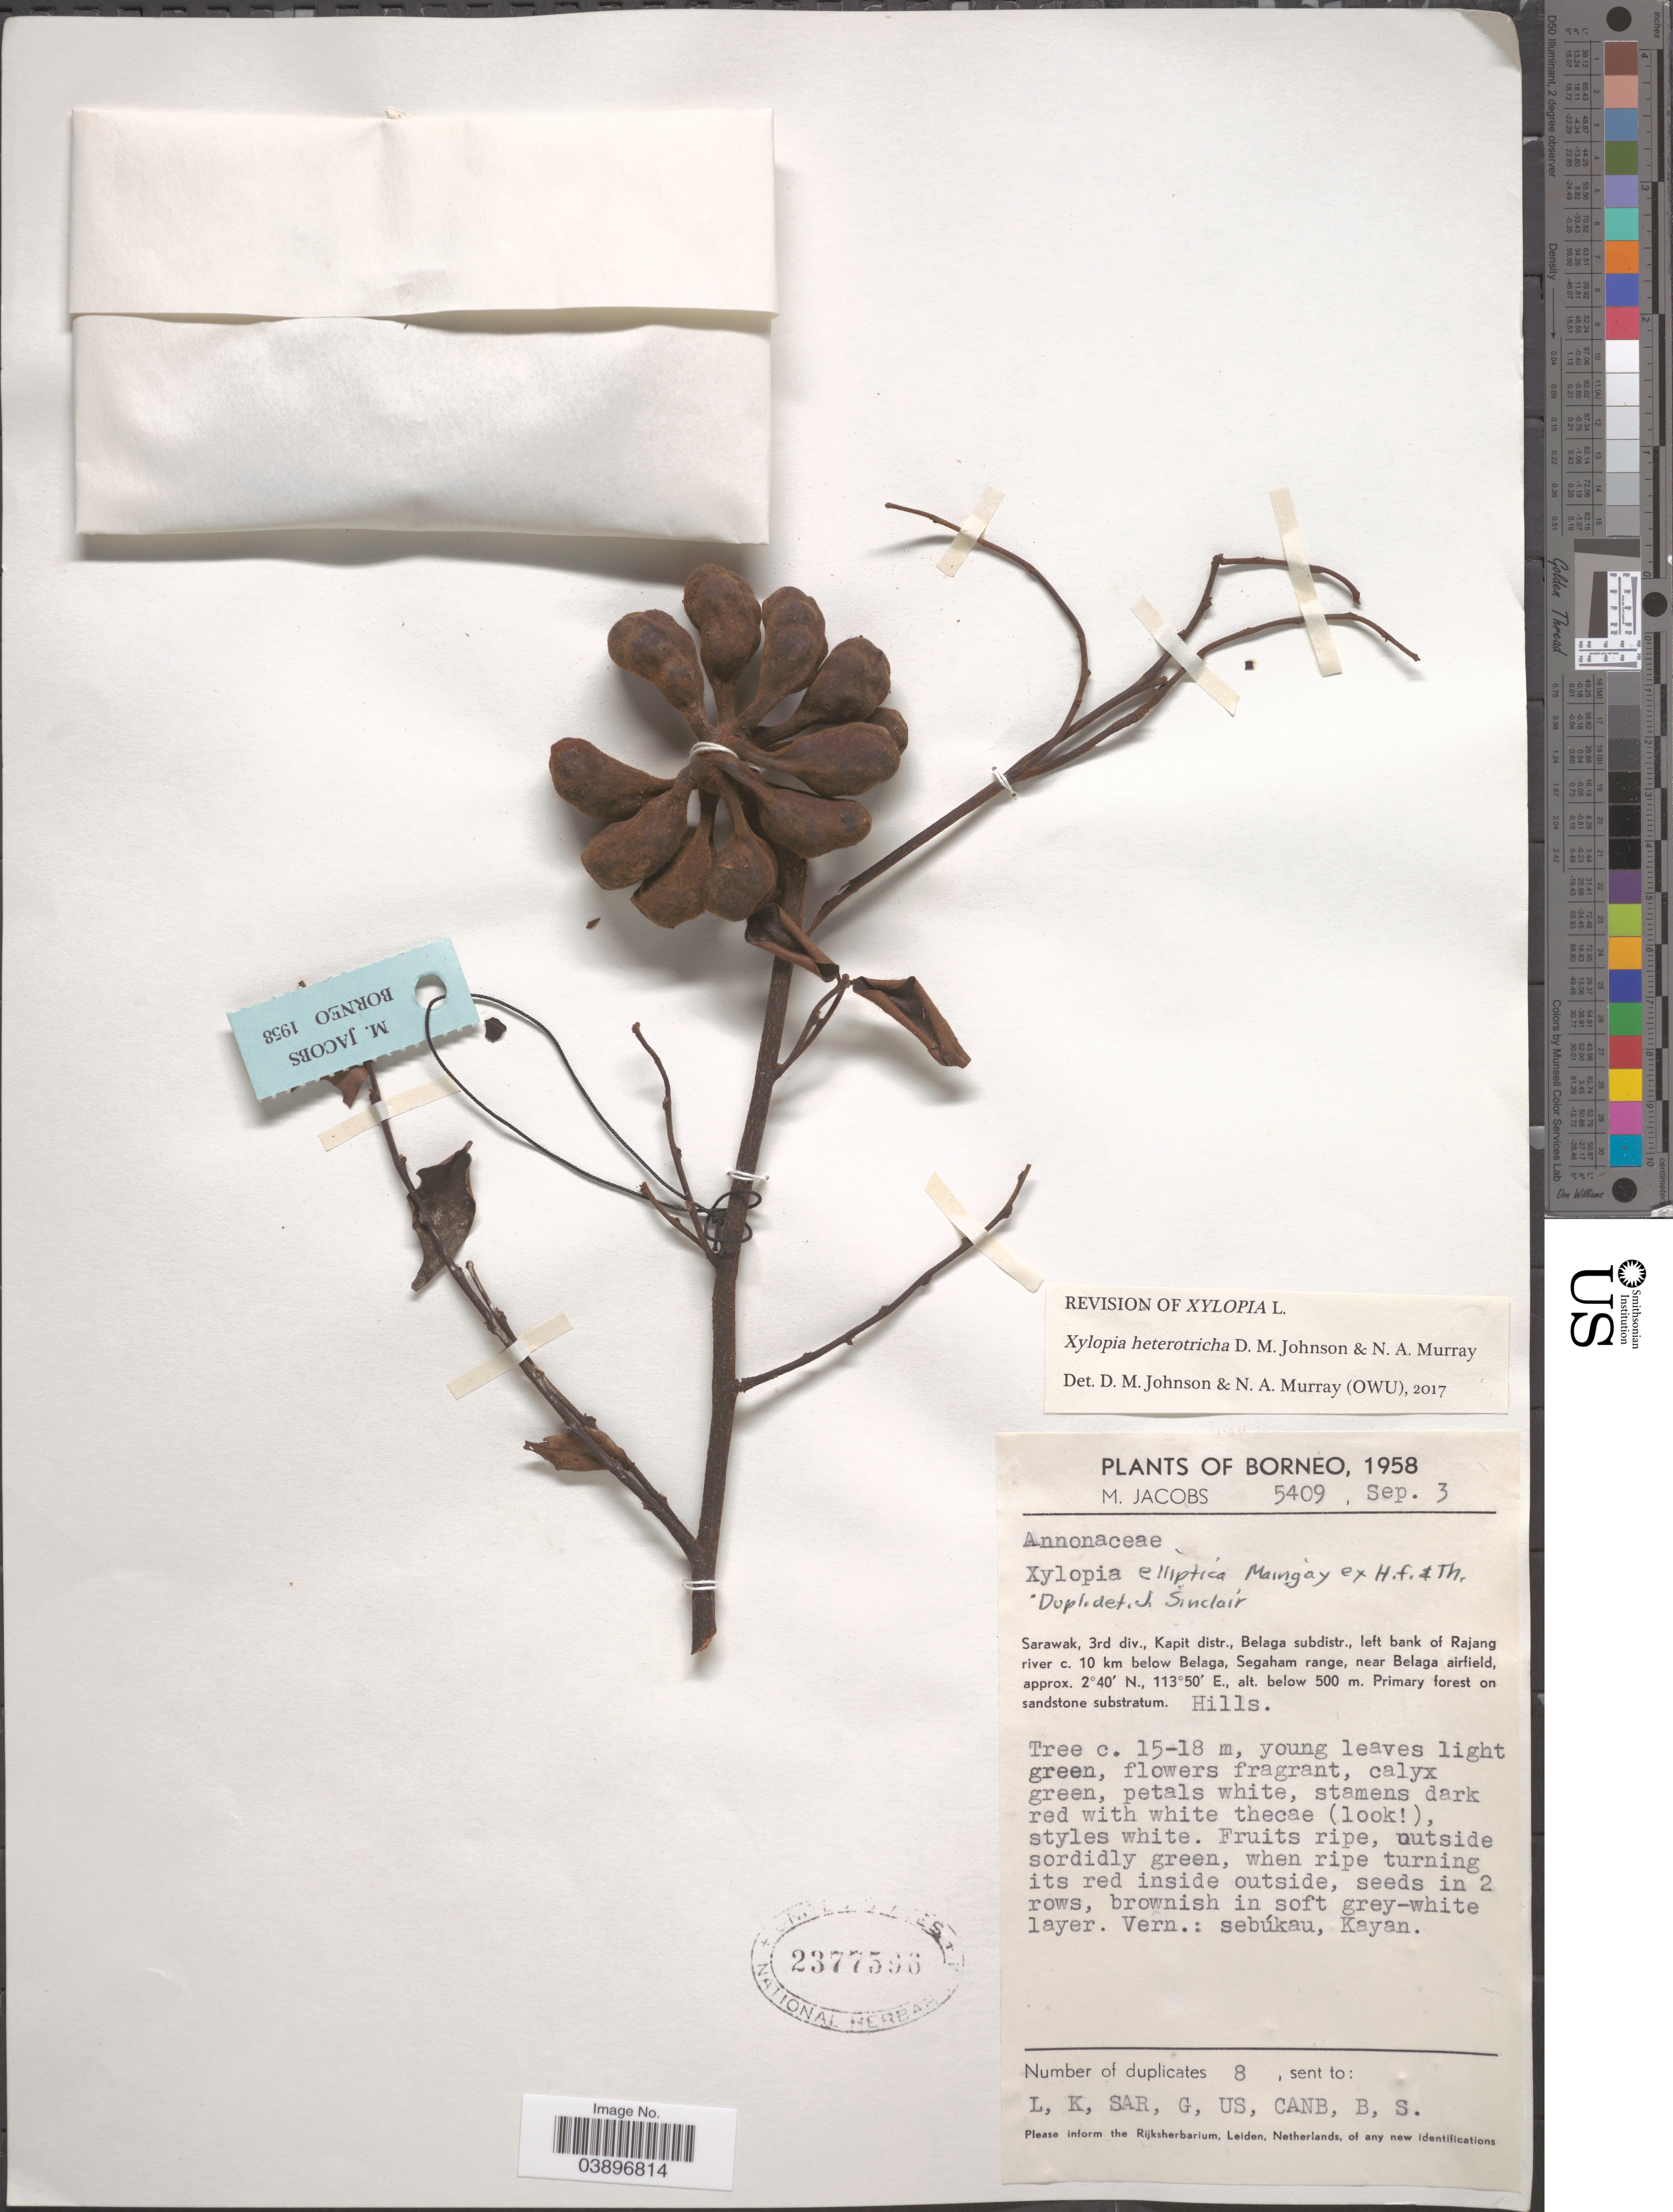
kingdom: Plantae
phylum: Tracheophyta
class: Magnoliopsida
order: Magnoliales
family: Annonaceae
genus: Xylopia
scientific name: Xylopia heterotricha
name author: D.M. Johnson & N.A. Murray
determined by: Johnson, D. M.; Murray, N. A.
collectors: M. Jacobs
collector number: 5409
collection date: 1958-09-03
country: Malaysia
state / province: Sarawak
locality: Borneo. 3rd div., Kapit distr., Belaga subdistr., left bank of Rajang river c. 10 km below Belaga, Segaham range, near Belaga airfield.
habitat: Hills.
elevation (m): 500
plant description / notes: Fruit temporarily removed for CT-scanning. G.W. Stull, NMNH, 7 April 2022.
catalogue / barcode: US 2377596